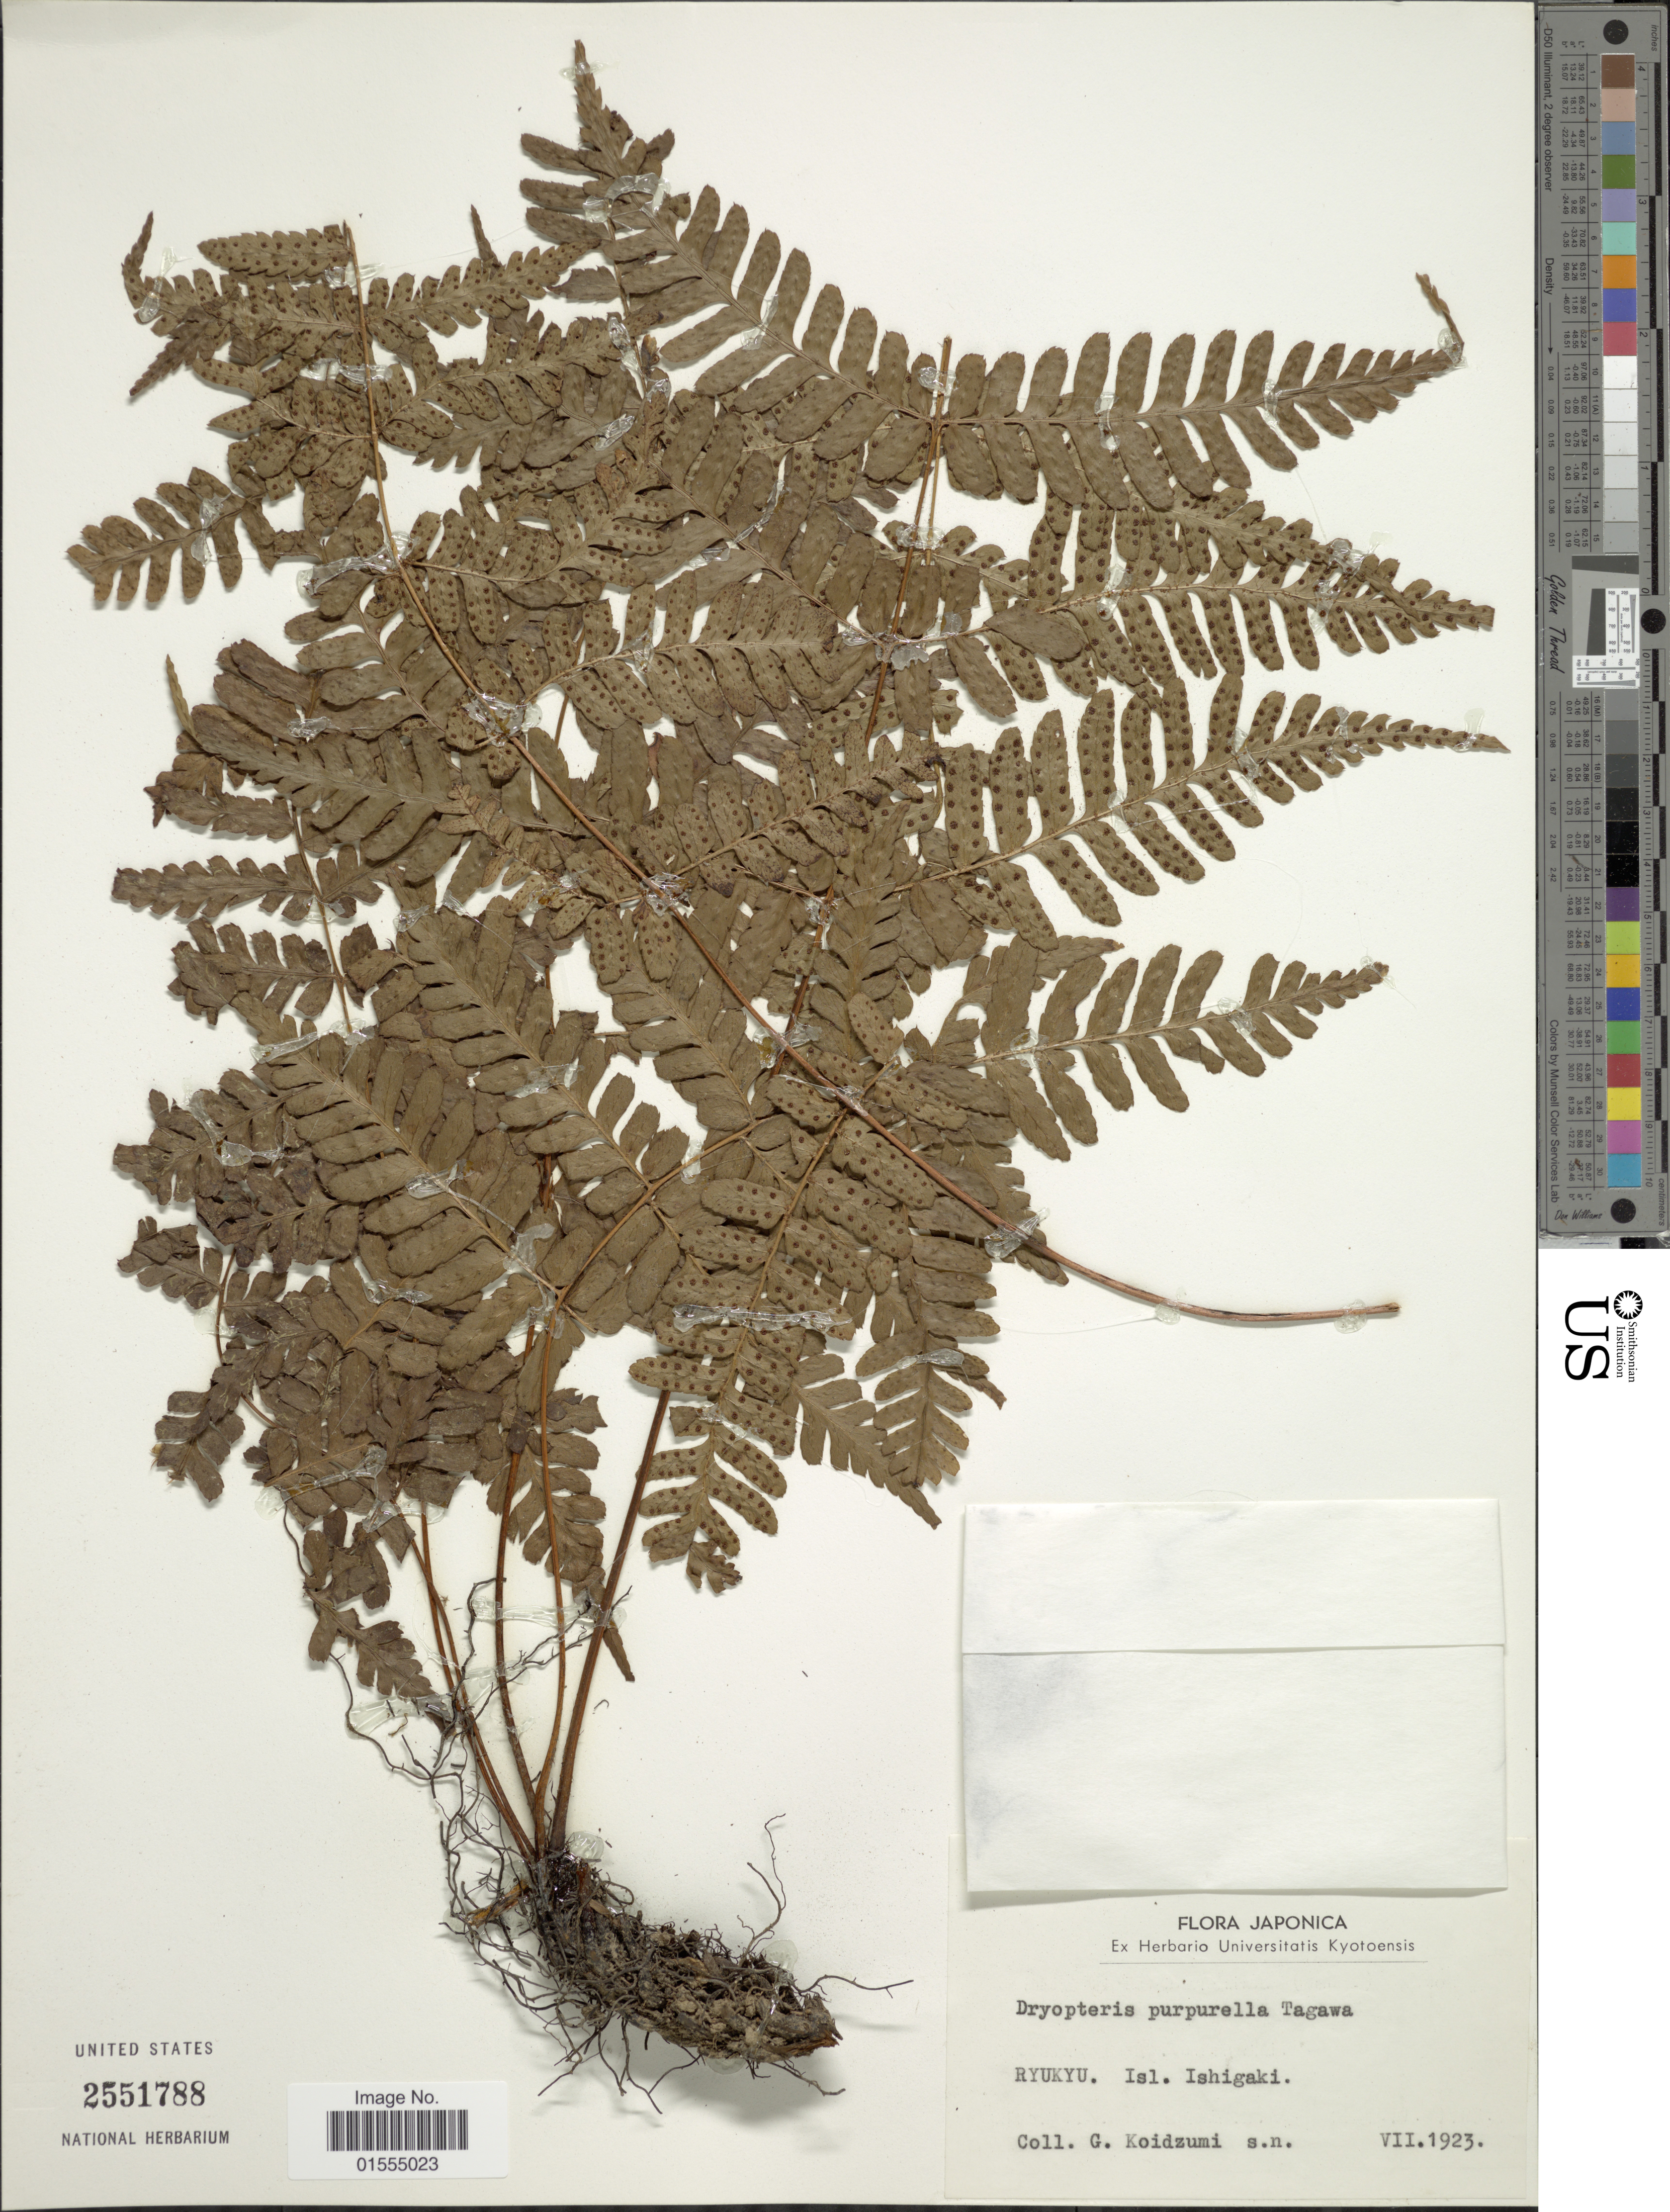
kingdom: Plantae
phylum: Tracheophyta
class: Polypodiopsida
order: Polypodiales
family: Dryopteridaceae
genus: Dryopteris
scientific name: Dryopteris subtriangularis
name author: (C. Hope) C. Chr.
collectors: G. Koidzumi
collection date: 1923-07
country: Japan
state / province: Okinawa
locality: Japonica, Ryukyu, Isl. Ishigaki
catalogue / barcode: US 2551788